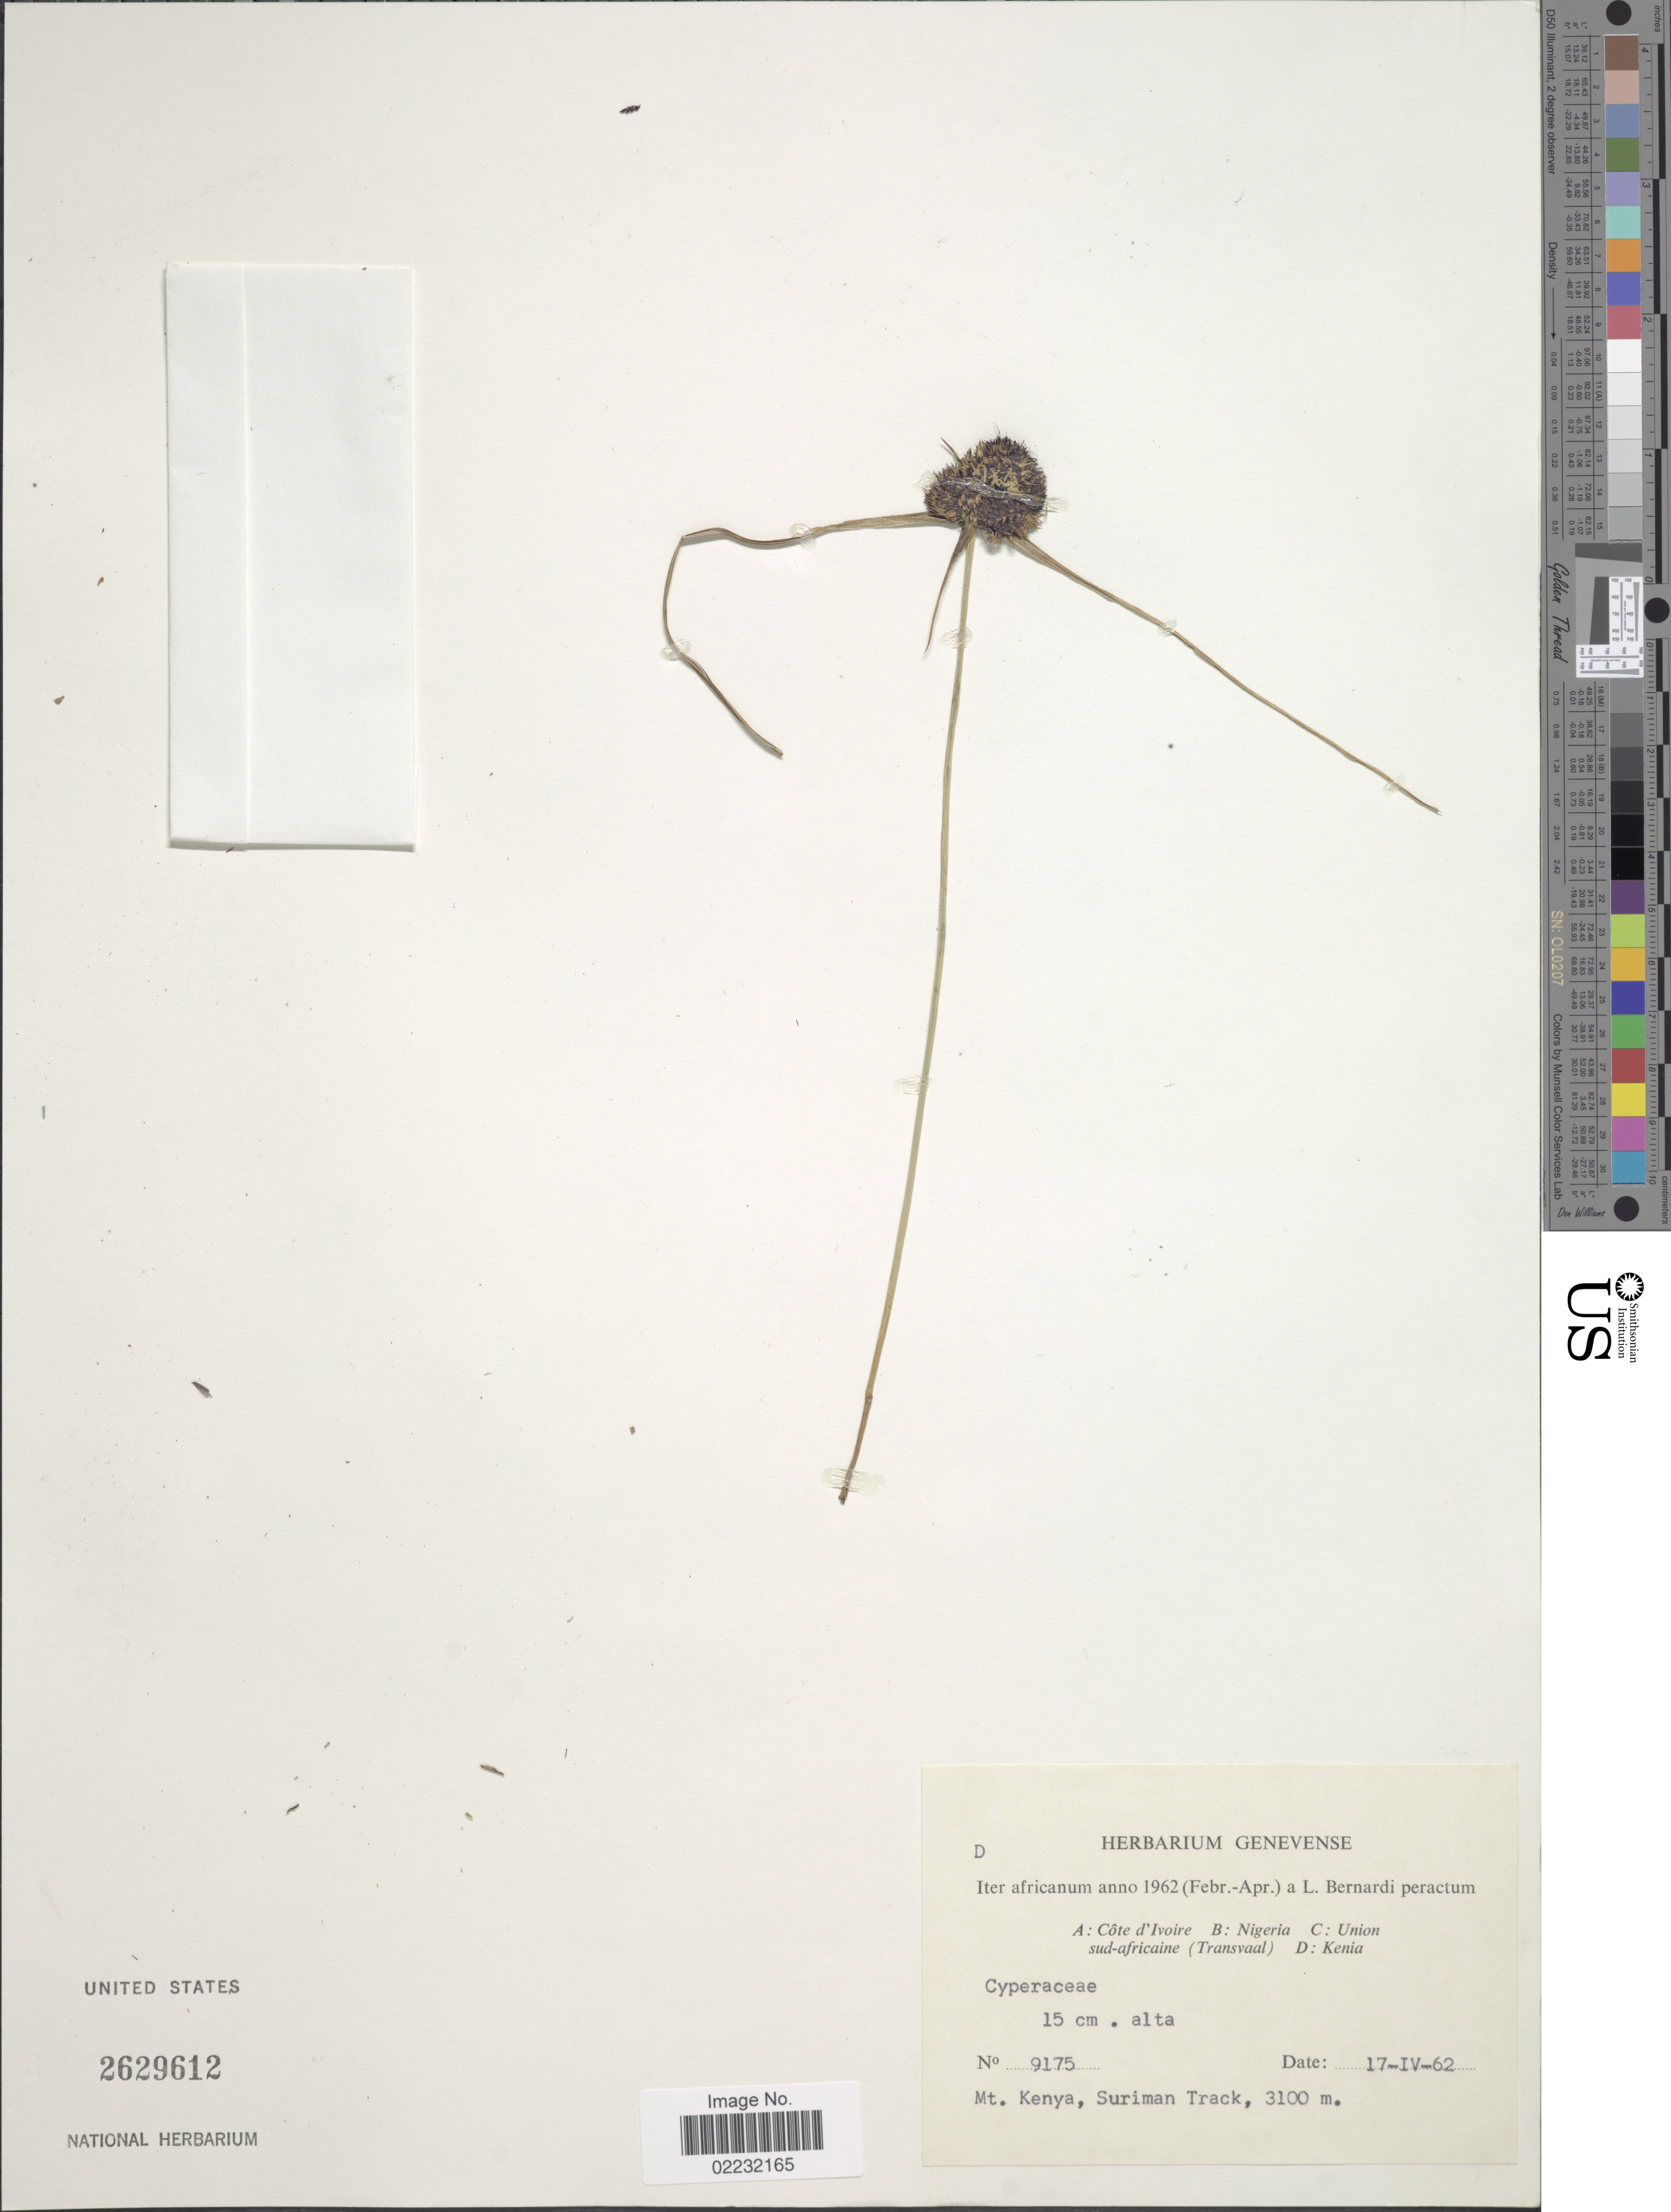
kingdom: Plantae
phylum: Tracheophyta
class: Liliopsida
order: Poales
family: Cyperaceae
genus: Cyperus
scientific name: Cyperus sp.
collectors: L. Bernardi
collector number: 9175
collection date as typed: Transcribed d/m/y: 17/4/62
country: Kenya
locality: Mt. Kenya, Suriman Track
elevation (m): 3100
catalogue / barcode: US 2629612